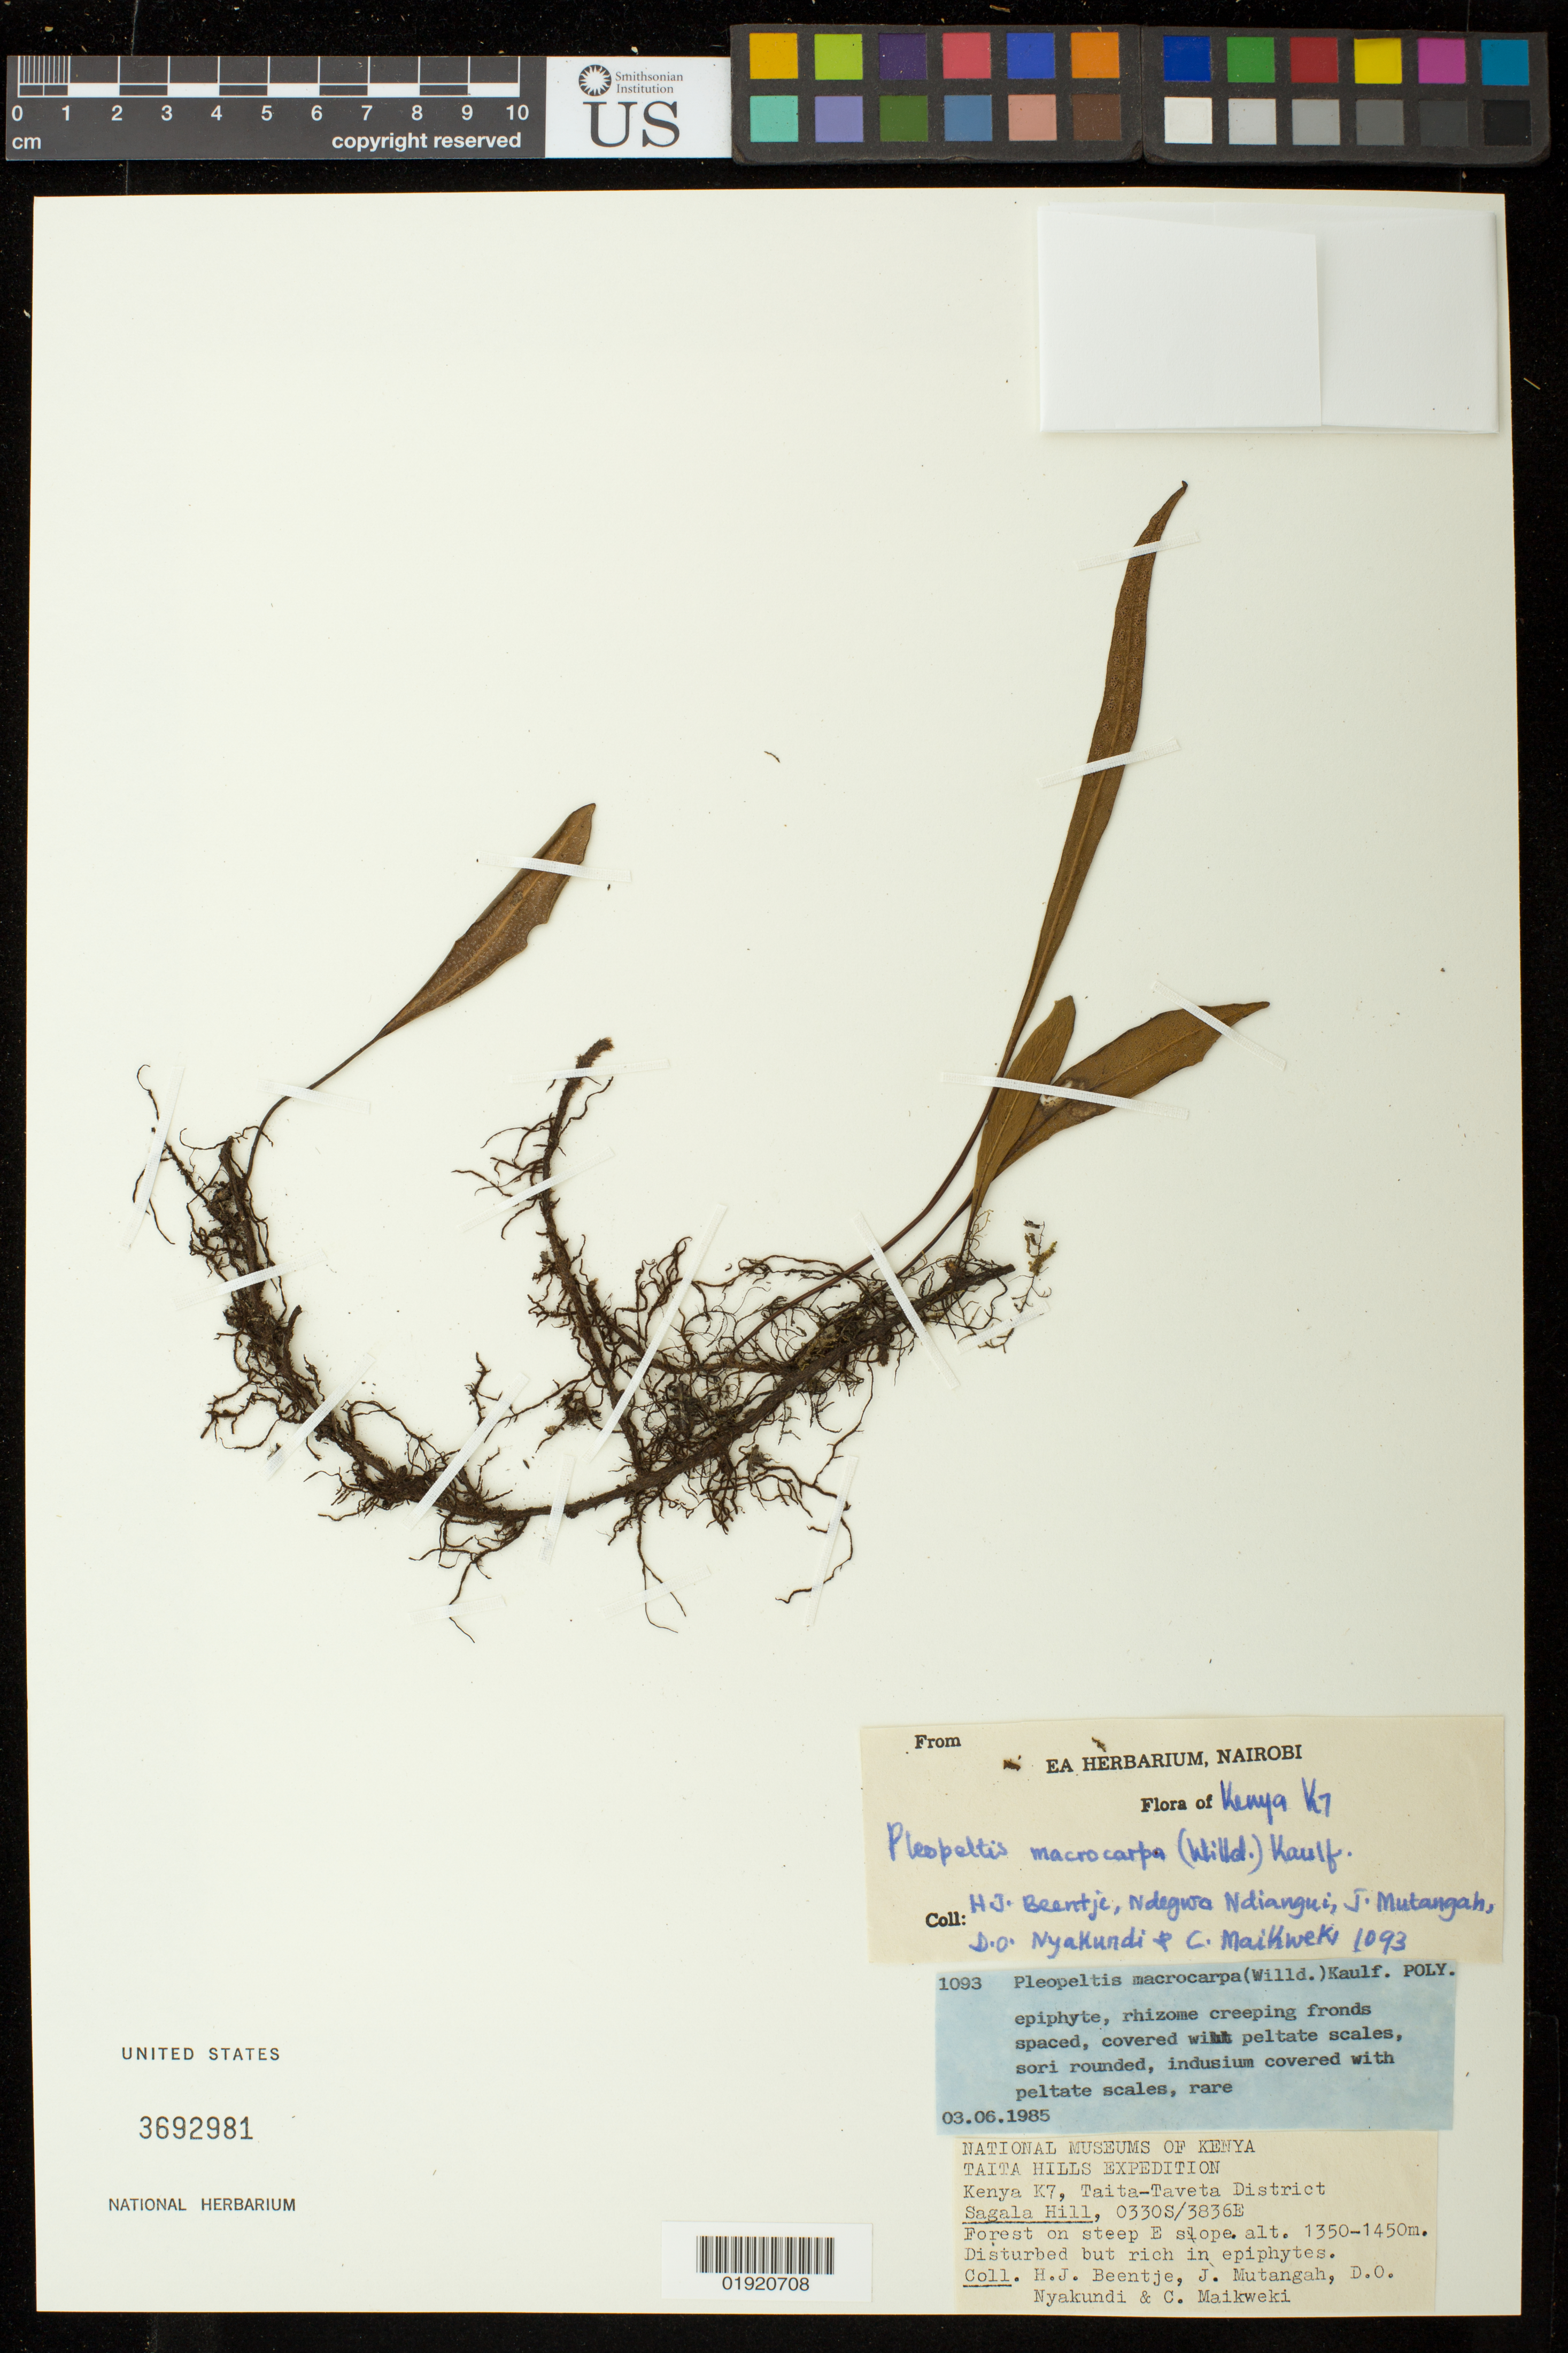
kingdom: Plantae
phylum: Tracheophyta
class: Polypodiopsida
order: Polypodiales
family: Polypodiaceae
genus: Pleopeltis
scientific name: Pleopeltis macrocarpa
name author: (Bory ex Willd.) Kaulf.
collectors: H. J. Beentje, J. Mutangah, D. Nyakundi & C. Maikweki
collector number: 1093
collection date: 1985-06-03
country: Kenya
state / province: Taita Taveta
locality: Kenya K7, Taita-Taveta District. Taita Hills. Sagala Hill.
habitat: Forest on steep E slope. Disturbed but rich in epiphytes.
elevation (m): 1350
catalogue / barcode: US 3692981